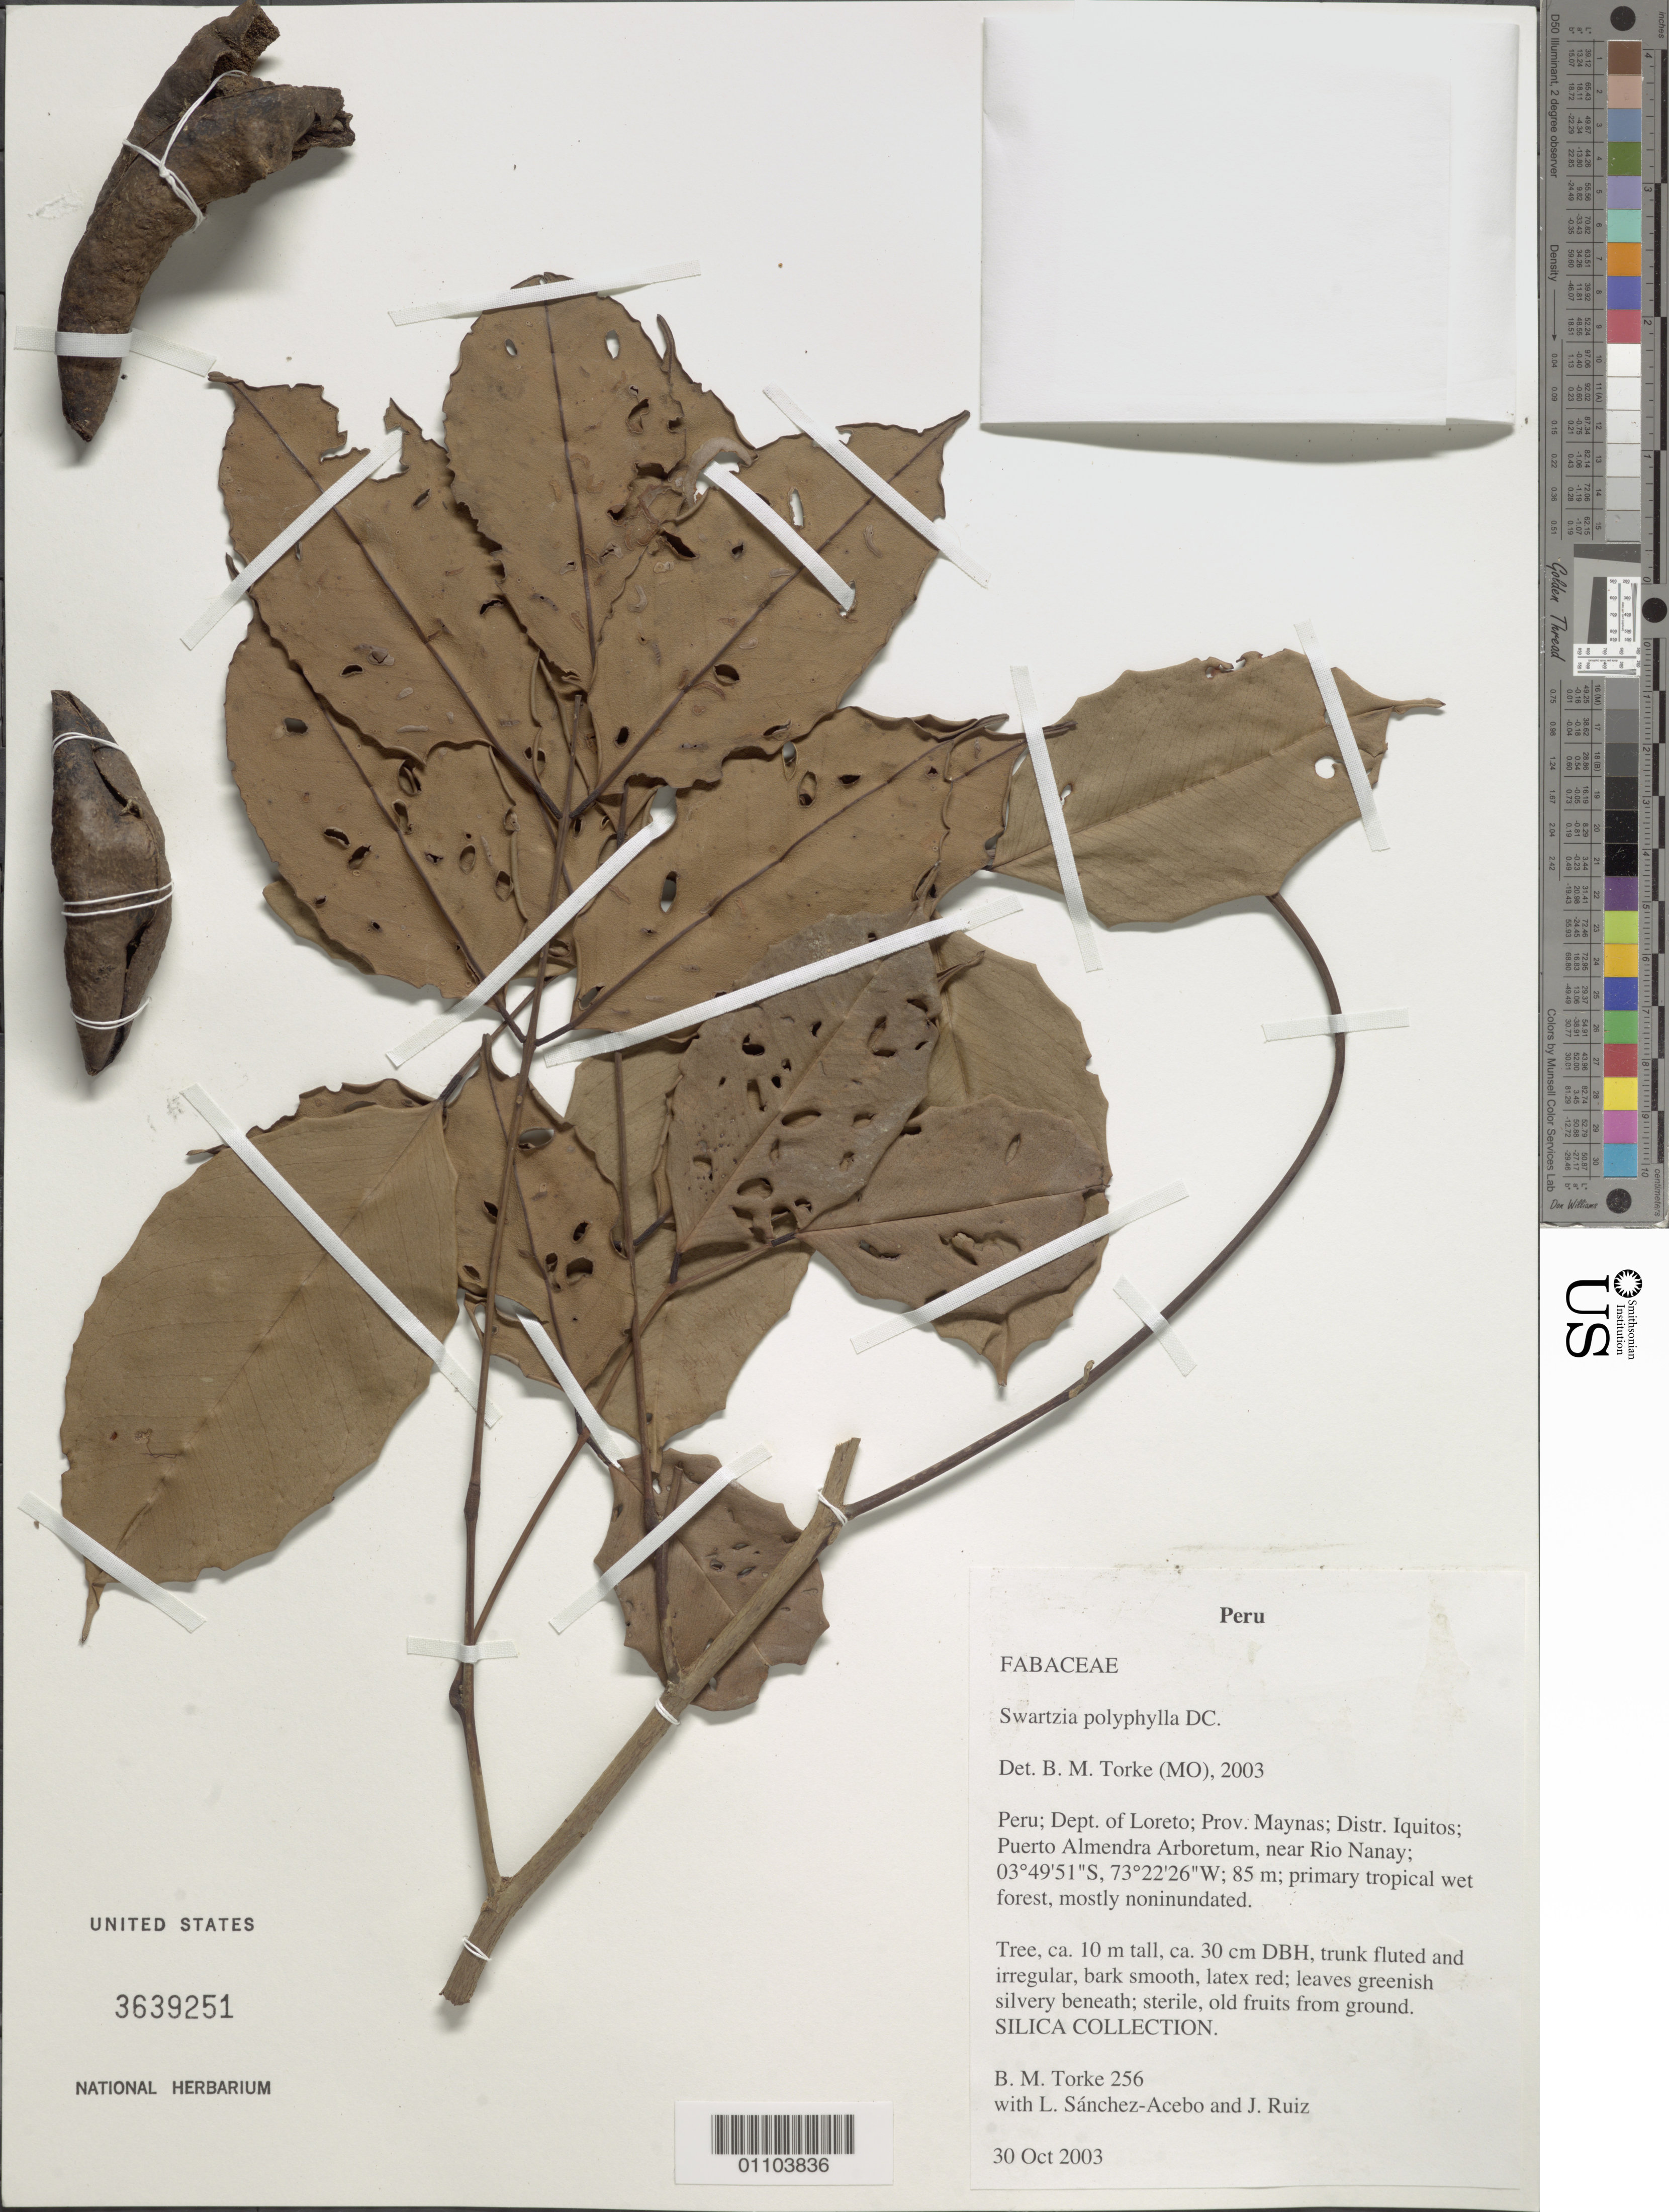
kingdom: Plantae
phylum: Tracheophyta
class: Magnoliopsida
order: Fabales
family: Fabaceae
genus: Swartzia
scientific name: Swartzia polyphylla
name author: DC.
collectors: B. M. Torke, L. Sanchez-Acebo & J. Ruiz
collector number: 256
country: Peru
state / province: Loreto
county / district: Maynas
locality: Iquitos, Puerto Almendra Arboretum, neaer Rio Nanay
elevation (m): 85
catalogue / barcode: US 3639251